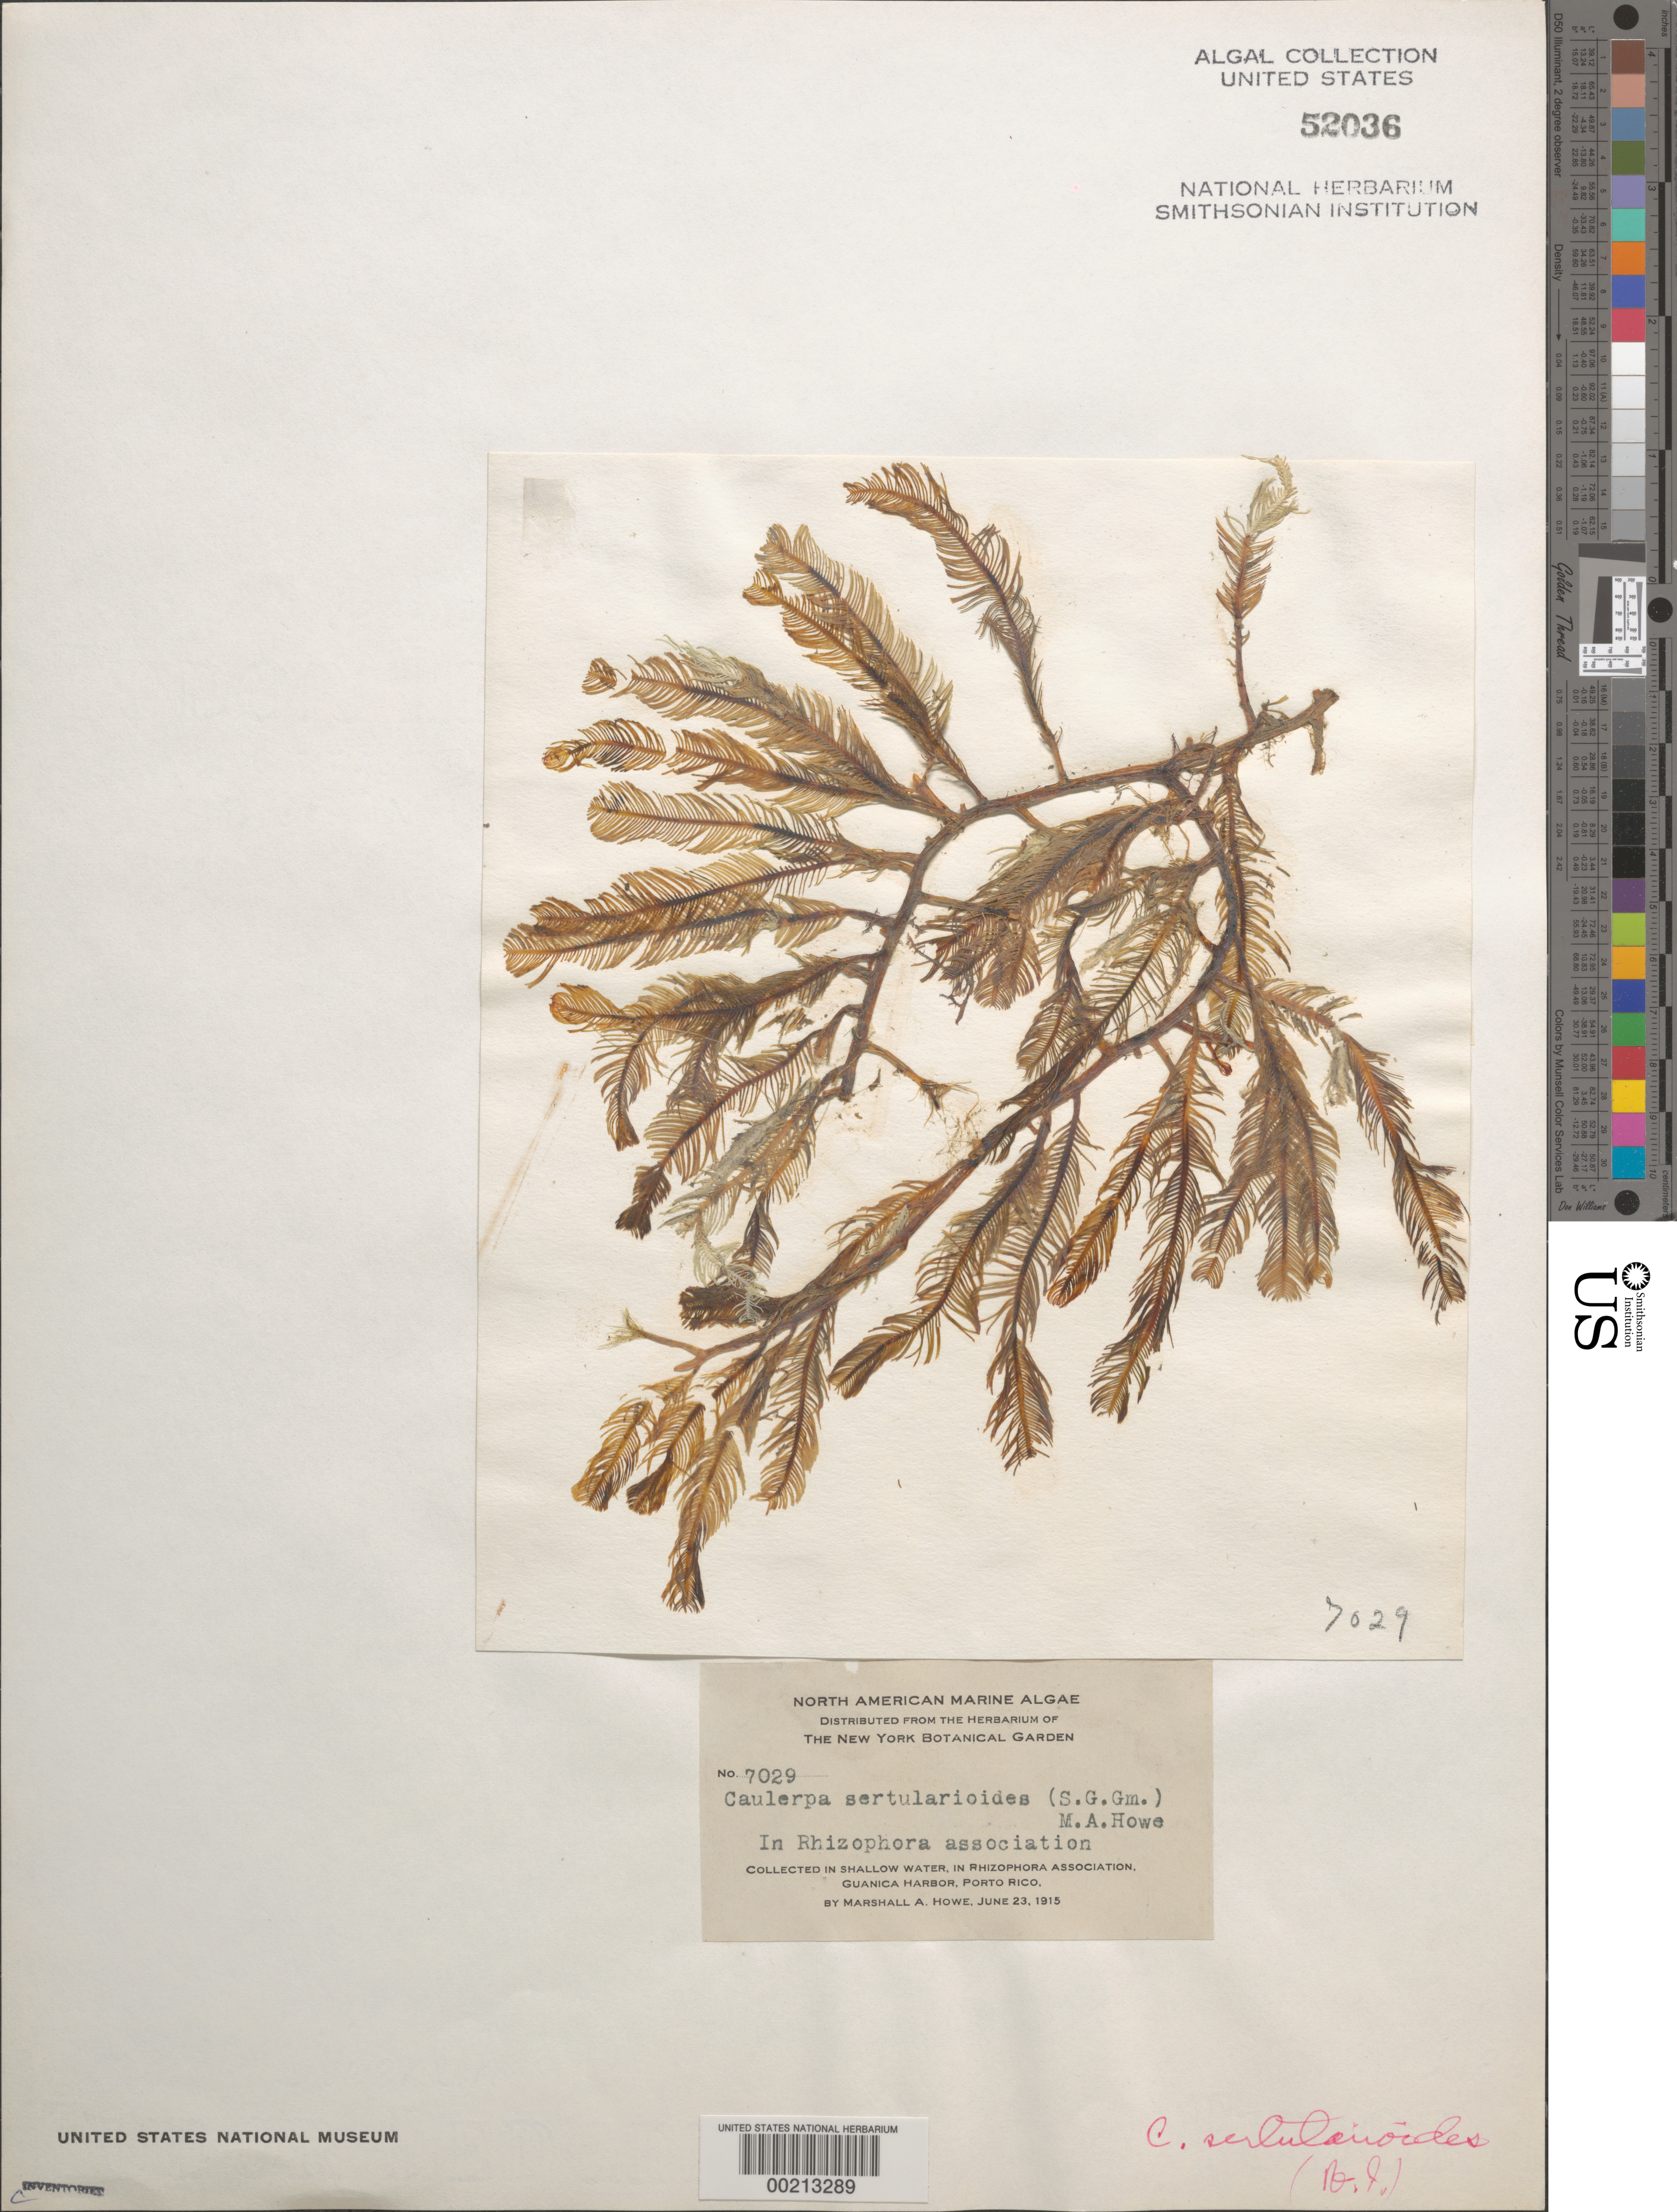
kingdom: Plantae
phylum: Chlorophyta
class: Ulvophyceae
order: Bryopsidales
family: Caulerpaceae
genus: Caulerpa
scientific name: Caulerpa sertularioides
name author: (S.G. Gmel.) M. Howe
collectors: M. A. Howe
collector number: MAH 7029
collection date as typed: June 23, 1915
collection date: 1915-06-23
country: Puerto Rico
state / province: Guanica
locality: Guanica harbor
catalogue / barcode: US 52036